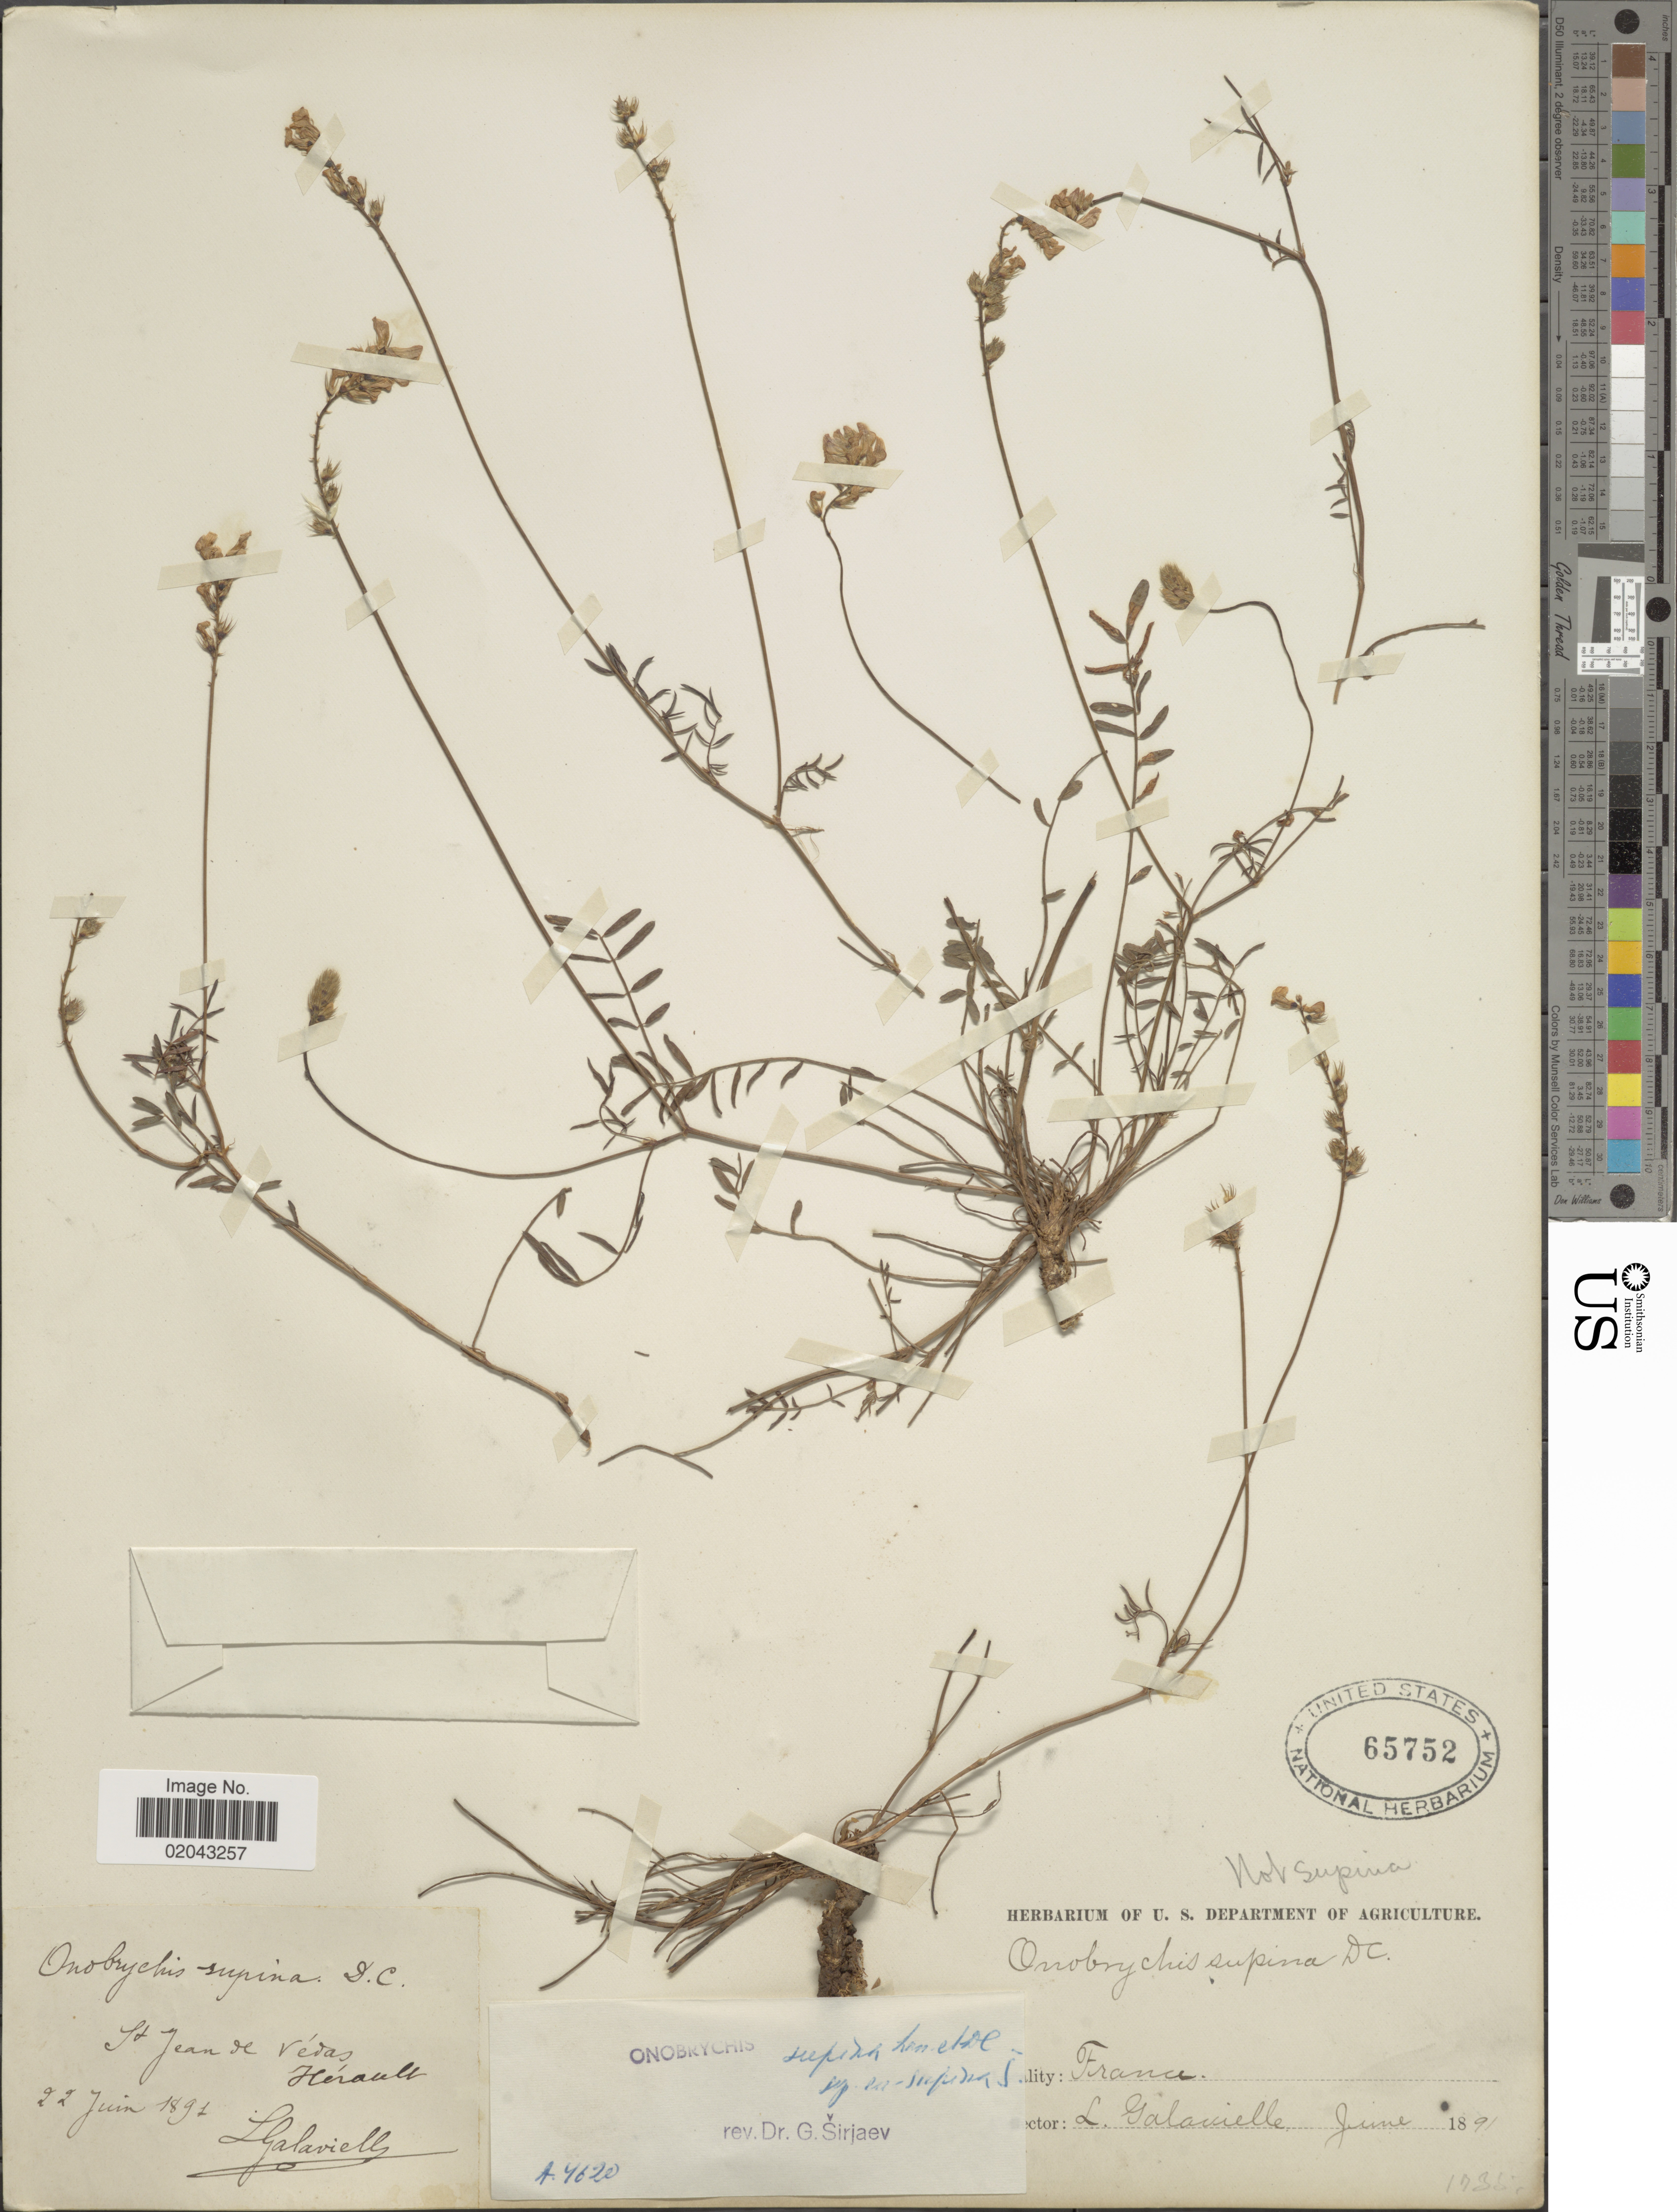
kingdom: Plantae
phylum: Tracheophyta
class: Magnoliopsida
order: Fabales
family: Fabaceae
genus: Onobrychis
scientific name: Onobrychis supina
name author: (Vill.) DC.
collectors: Galavielle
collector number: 1735*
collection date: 1891-06-22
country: France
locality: France, St. Jean de vedas.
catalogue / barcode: US 65752